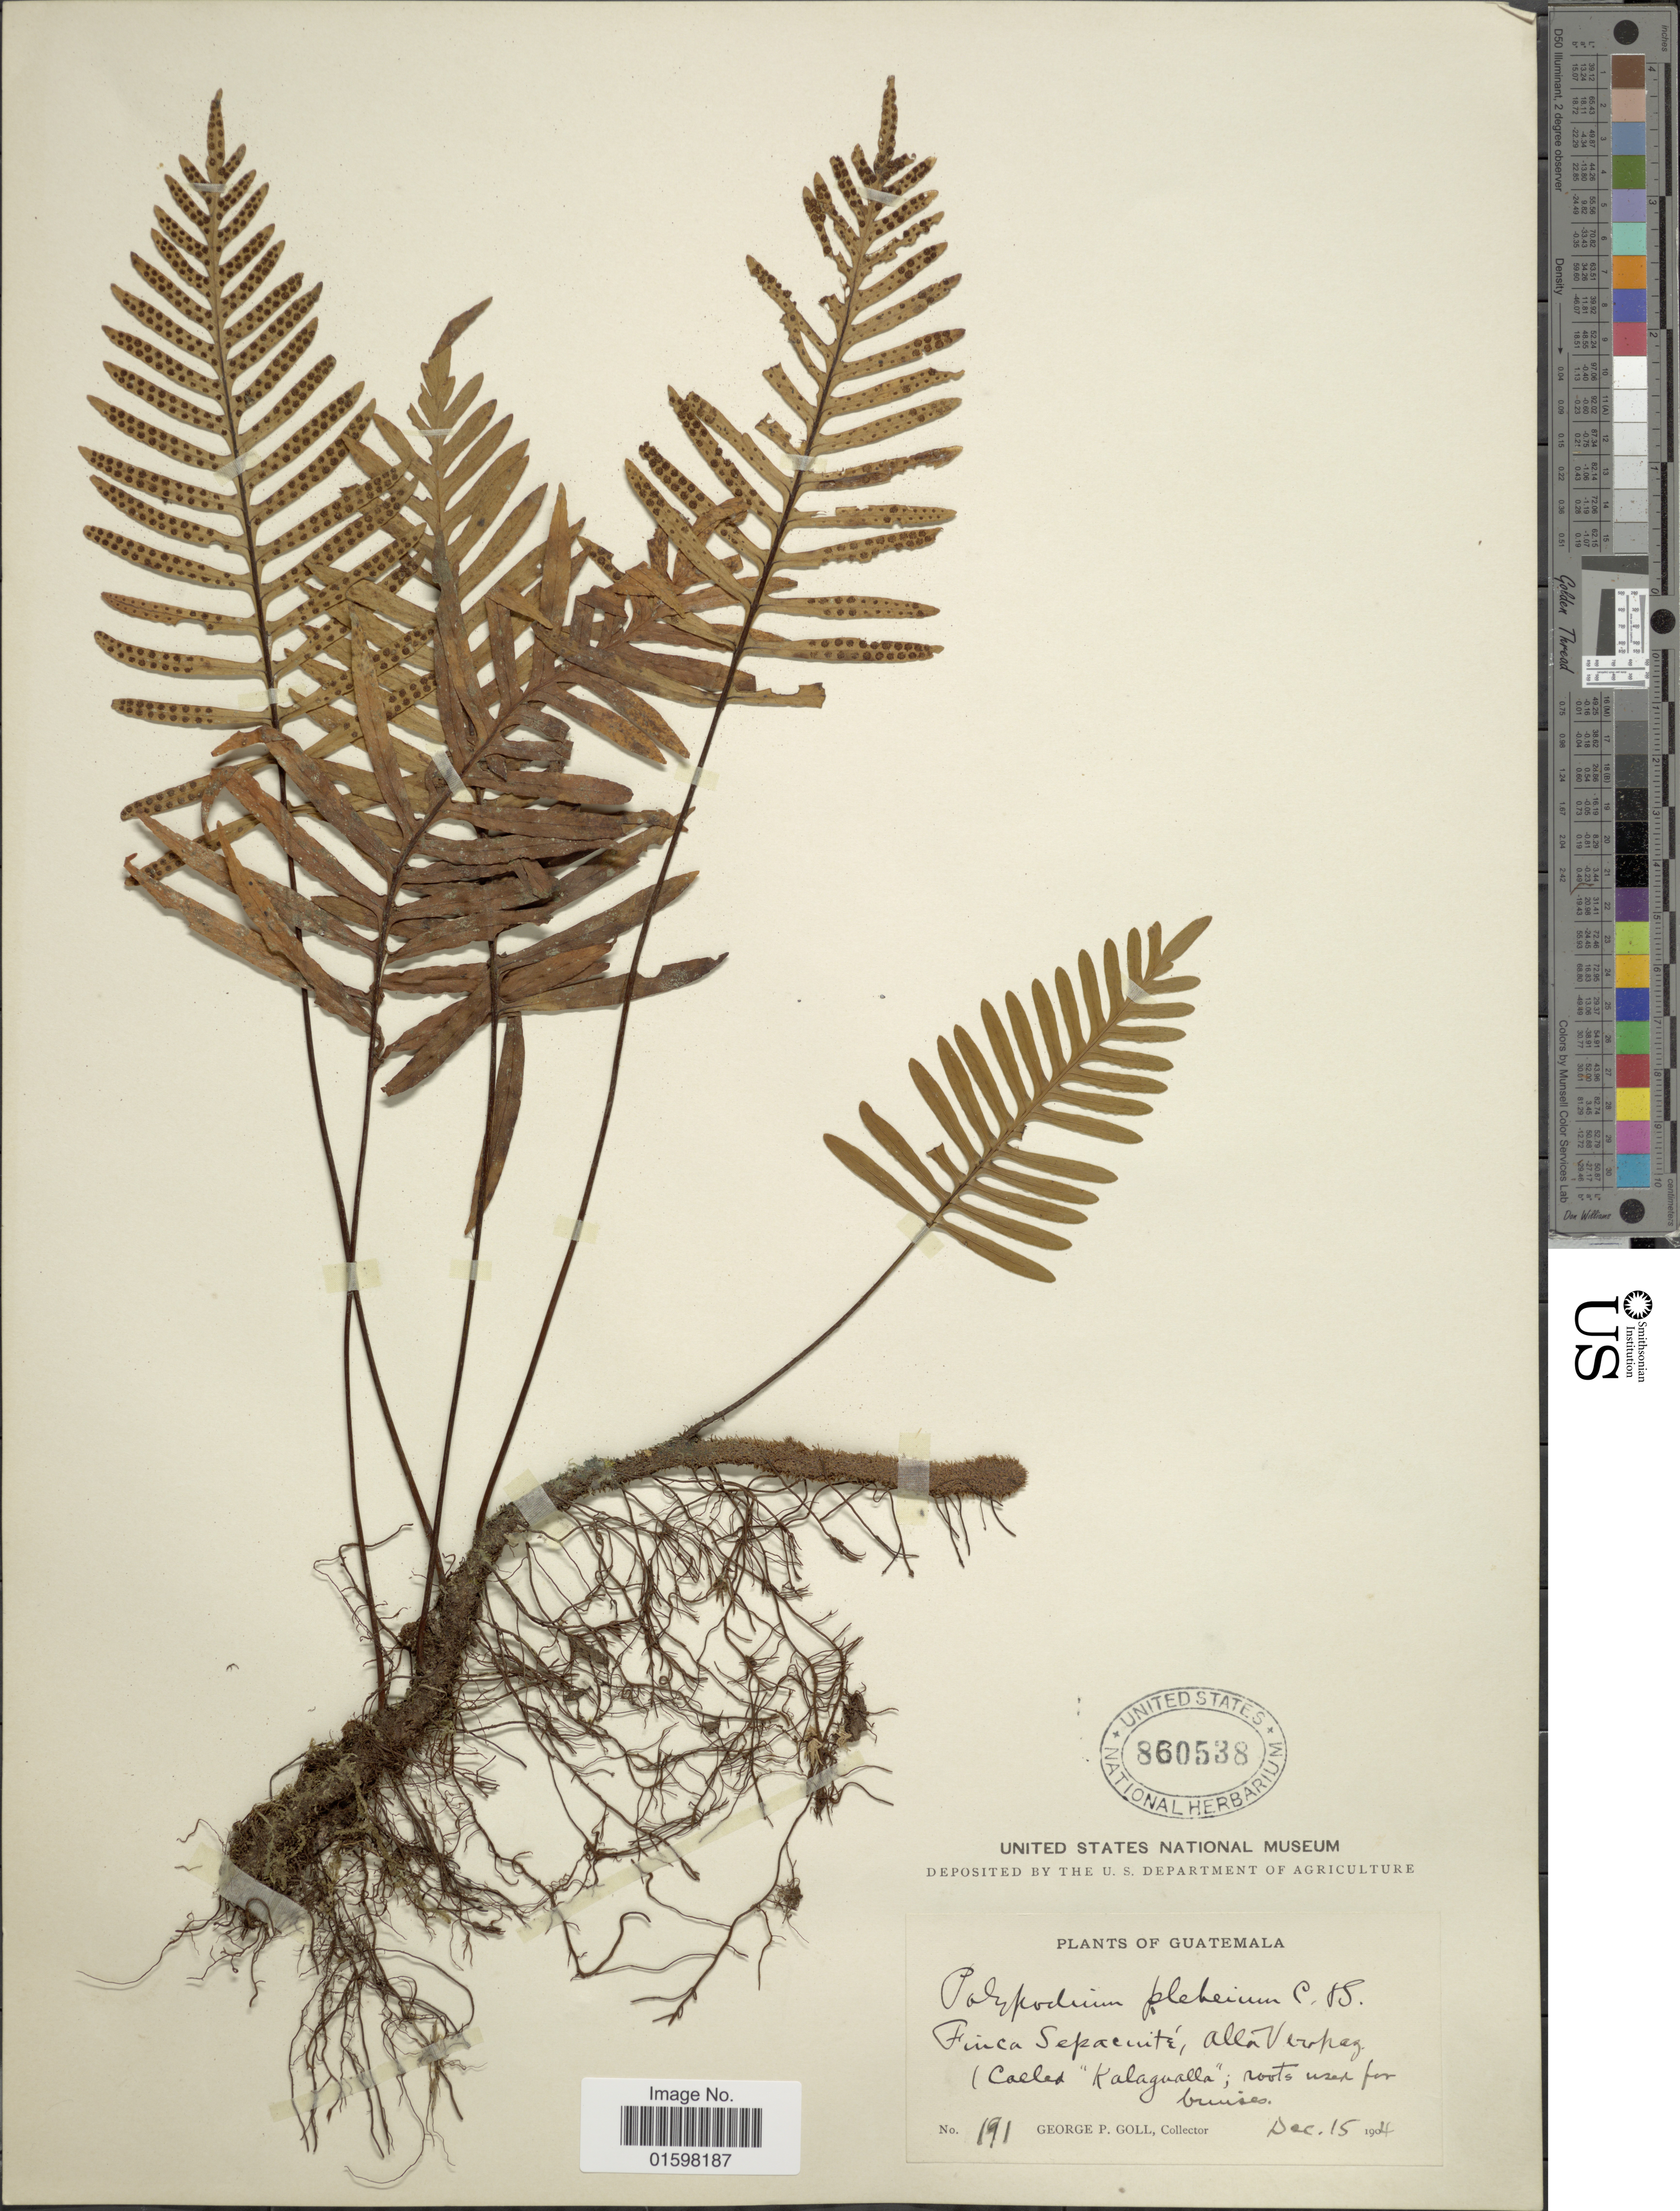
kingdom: Plantae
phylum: Tracheophyta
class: Polypodiopsida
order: Polypodiales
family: Polypodiaceae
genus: Pleopeltis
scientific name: Pleopeltis plebeia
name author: (Schltdl. ex Cham.) A.R. Sm. & Tejero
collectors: G. P. Goll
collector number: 191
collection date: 1904-12-15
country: Guatemala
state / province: Alta Verapaz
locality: Finca Sepacuité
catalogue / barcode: US 860538